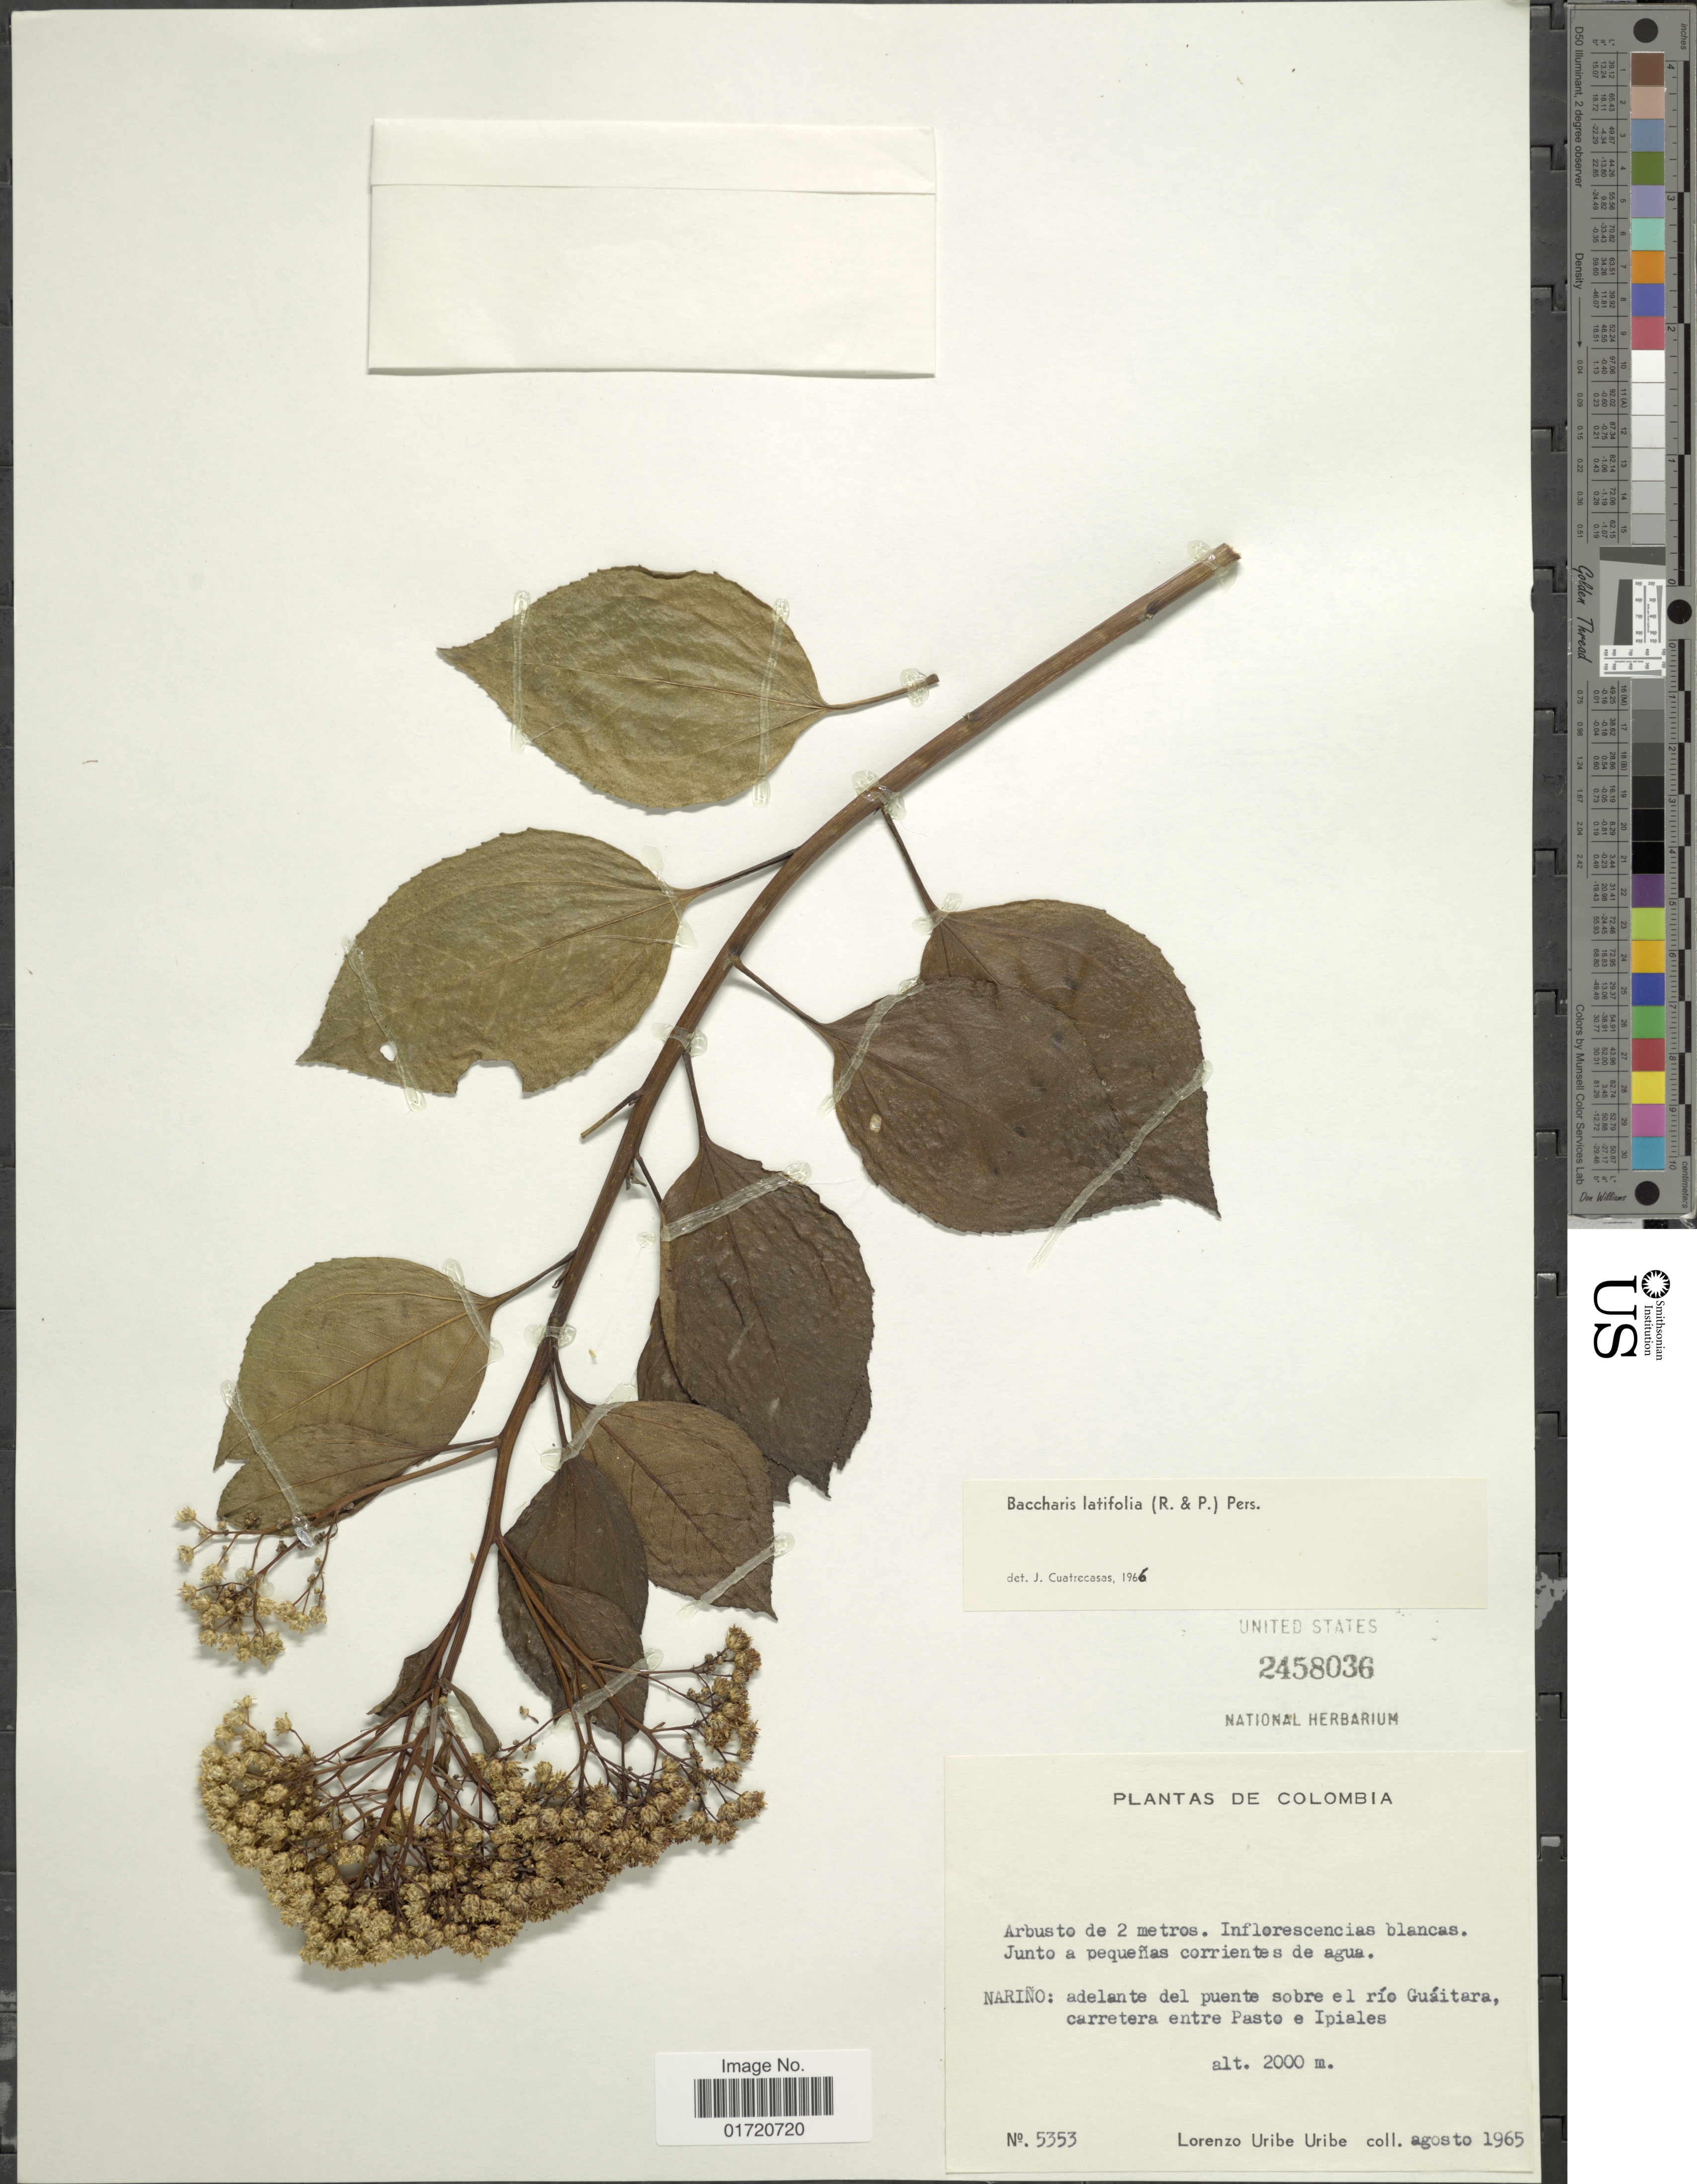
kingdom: Plantae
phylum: Tracheophyta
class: Magnoliopsida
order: Asterales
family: Asteraceae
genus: Baccharis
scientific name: Baccharis latifolia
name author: (Ruiz & Pav.) Pers.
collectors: L. Uribe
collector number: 5353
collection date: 1965-08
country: Colombia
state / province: Nariño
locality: Adelante del puente sobre el rio Guaitara carretera entre Pasto e Ipiales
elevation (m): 2000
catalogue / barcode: US 2458036